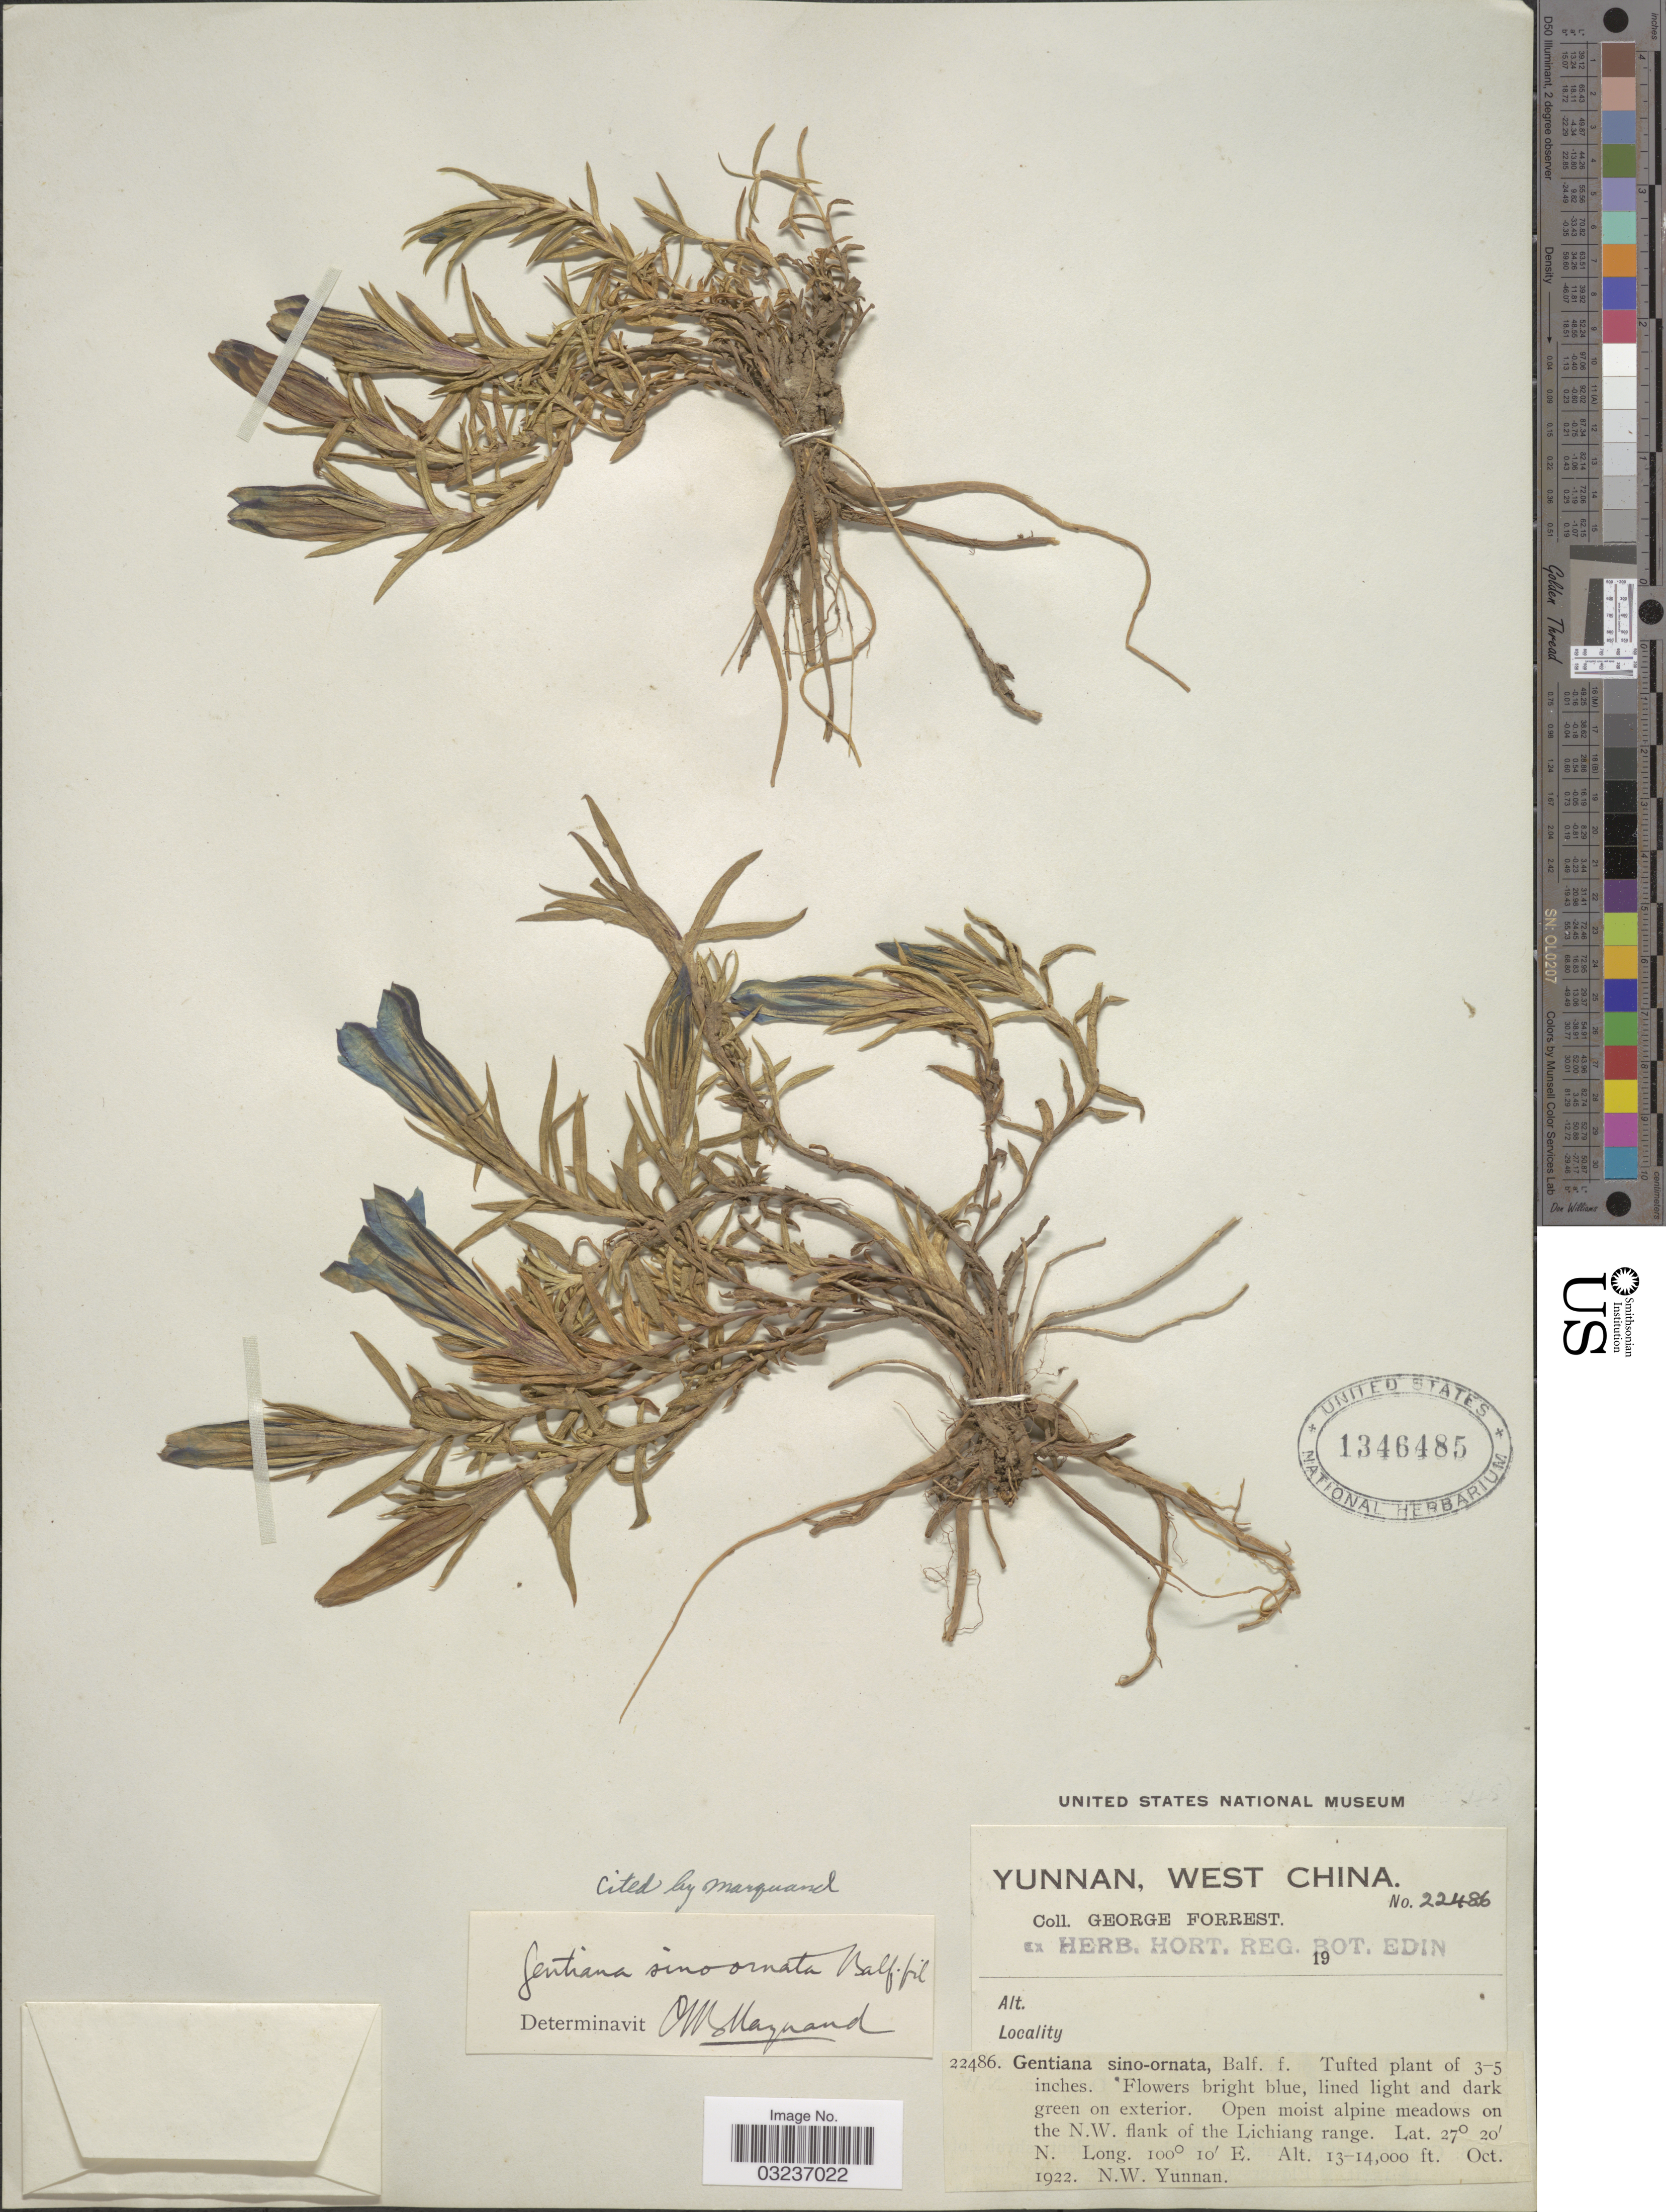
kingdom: Plantae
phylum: Tracheophyta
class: Magnoliopsida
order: Gentianales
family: Gentianaceae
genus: Gentiana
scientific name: Gentiana sino-ornata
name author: Balf. f.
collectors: G. Forrest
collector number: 22486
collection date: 1922-10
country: China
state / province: Yunnan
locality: Yunnan, West China, Open moist alpine meadows on the N.W. flank of the Lichiang range, N.W. Yunnan.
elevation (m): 3962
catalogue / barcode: US 1346485